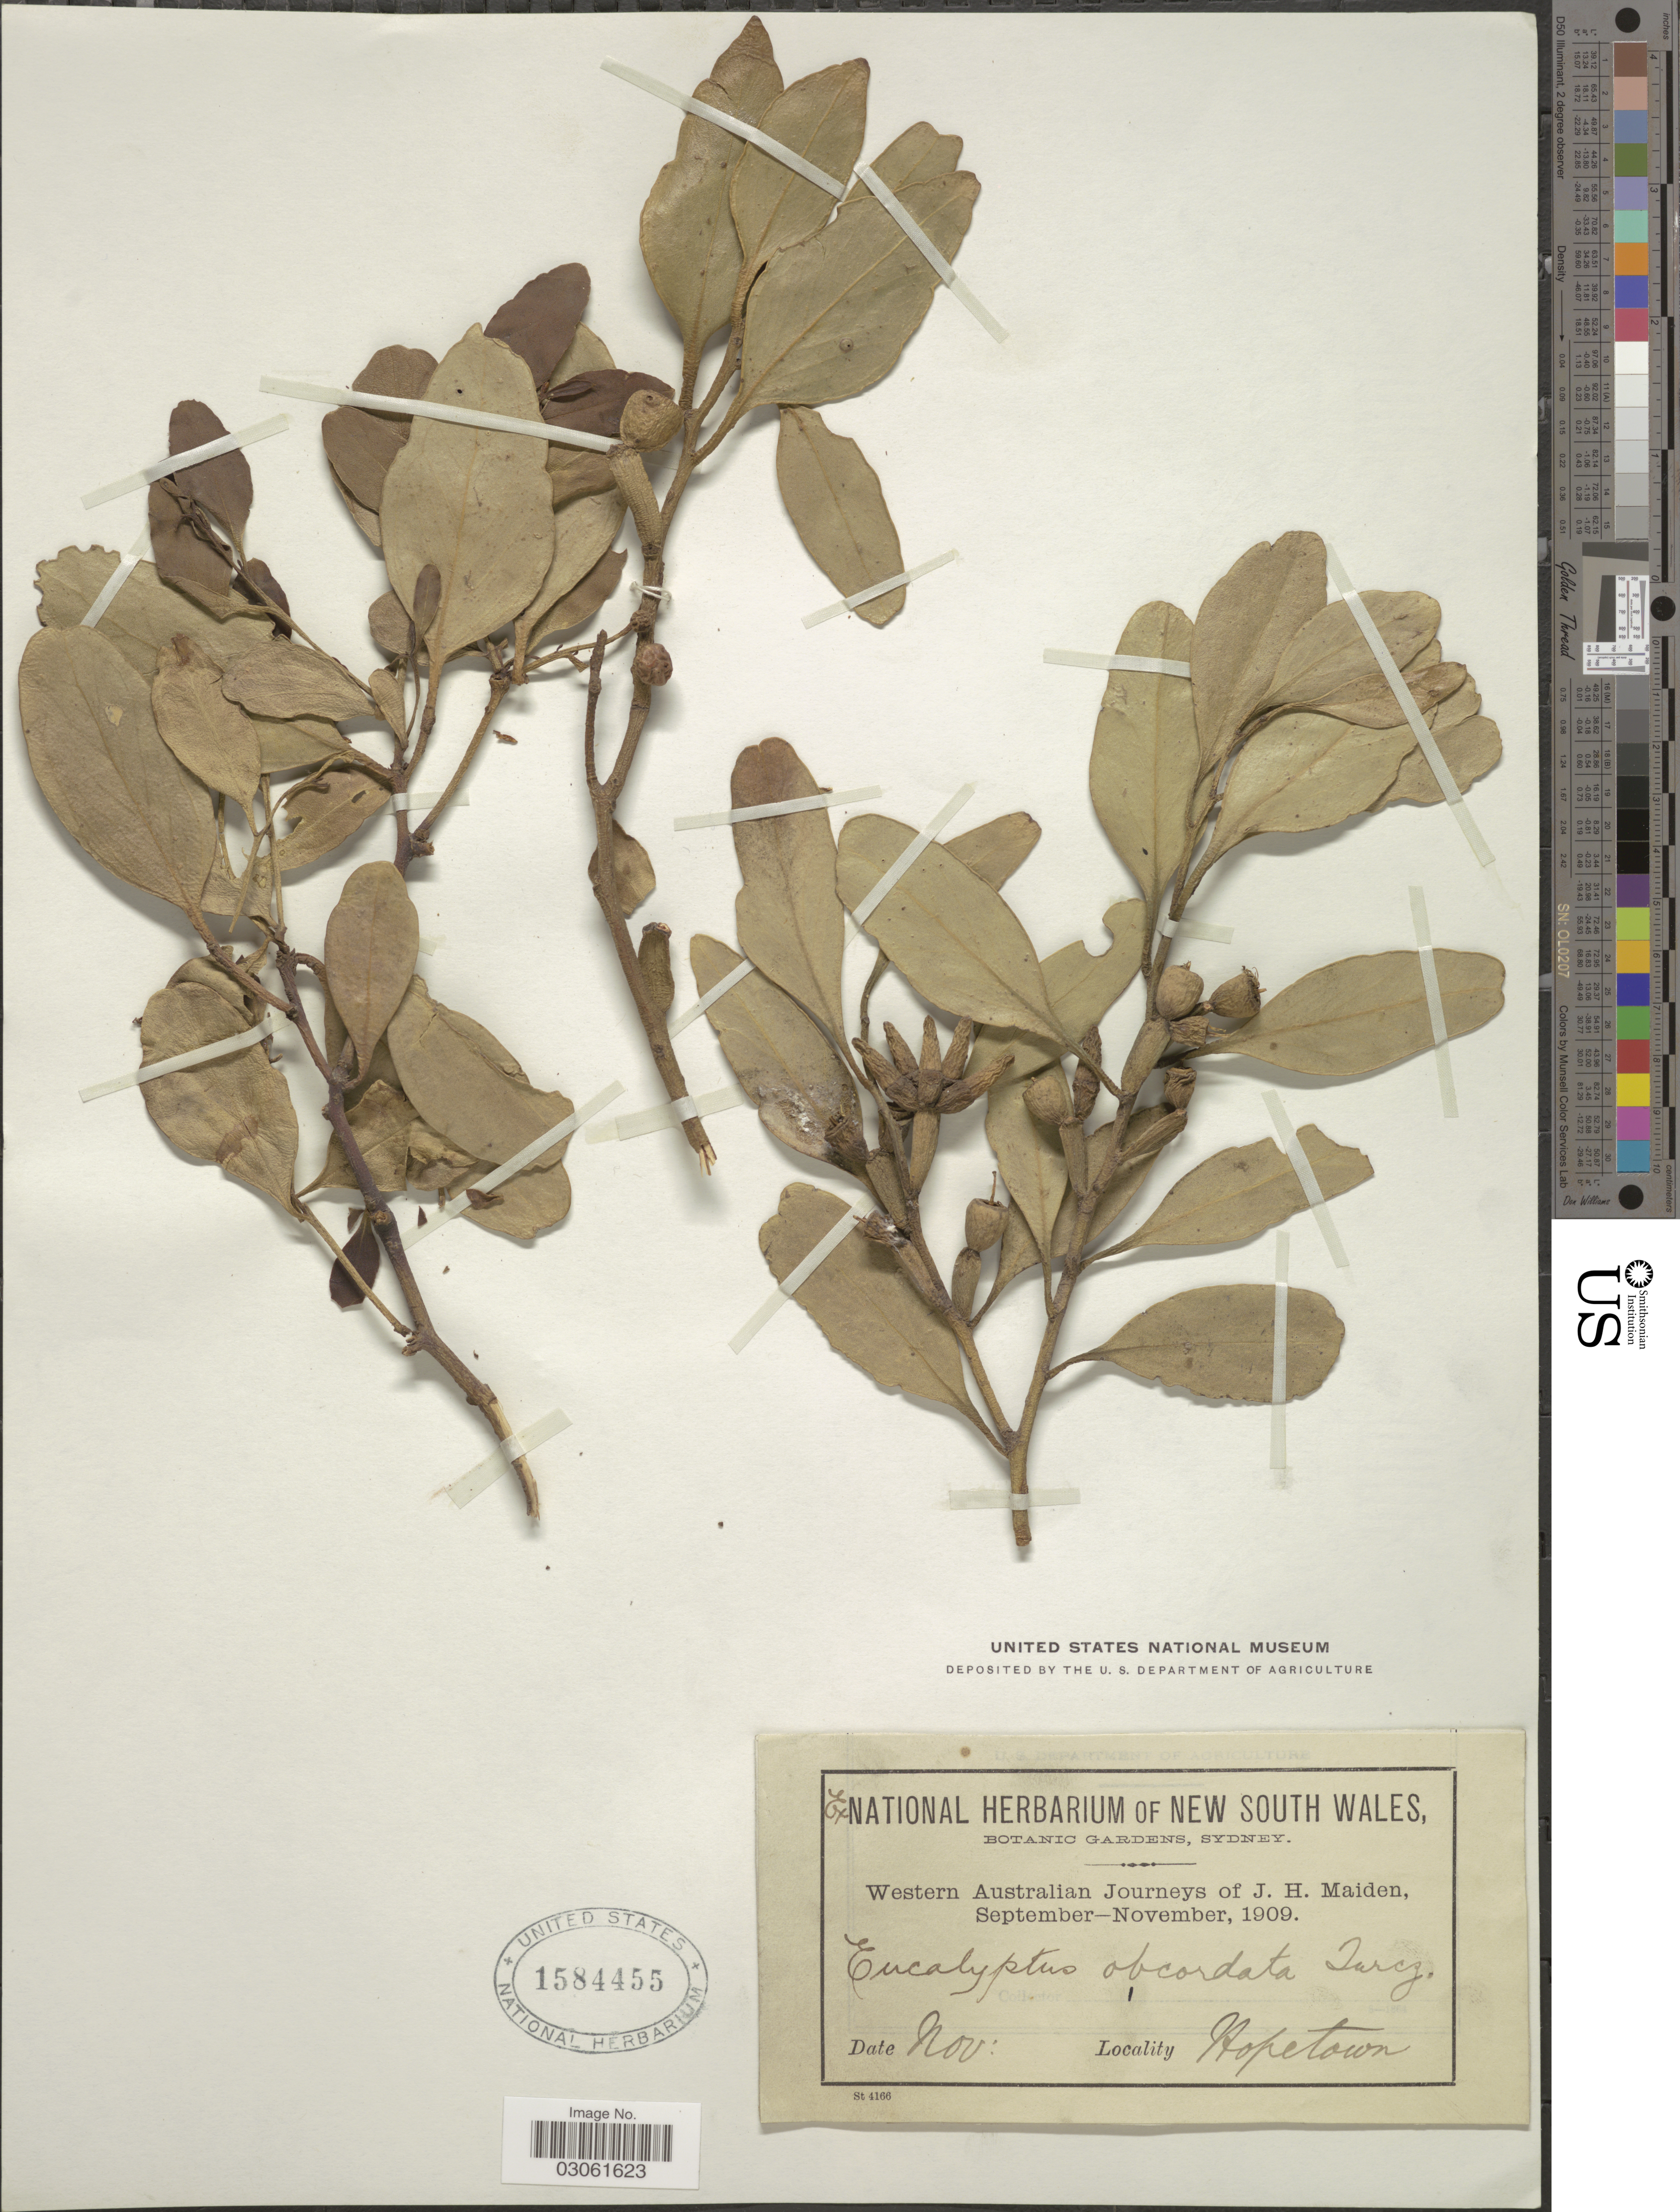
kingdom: Plantae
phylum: Tracheophyta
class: Magnoliopsida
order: Myrtales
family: Myrtaceae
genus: Eucalyptus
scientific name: Eucalyptus obcordata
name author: Turcz.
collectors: J. Maiden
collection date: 1909-11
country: Australia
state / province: Western Australia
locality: Hopetown.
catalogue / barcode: US 1584455